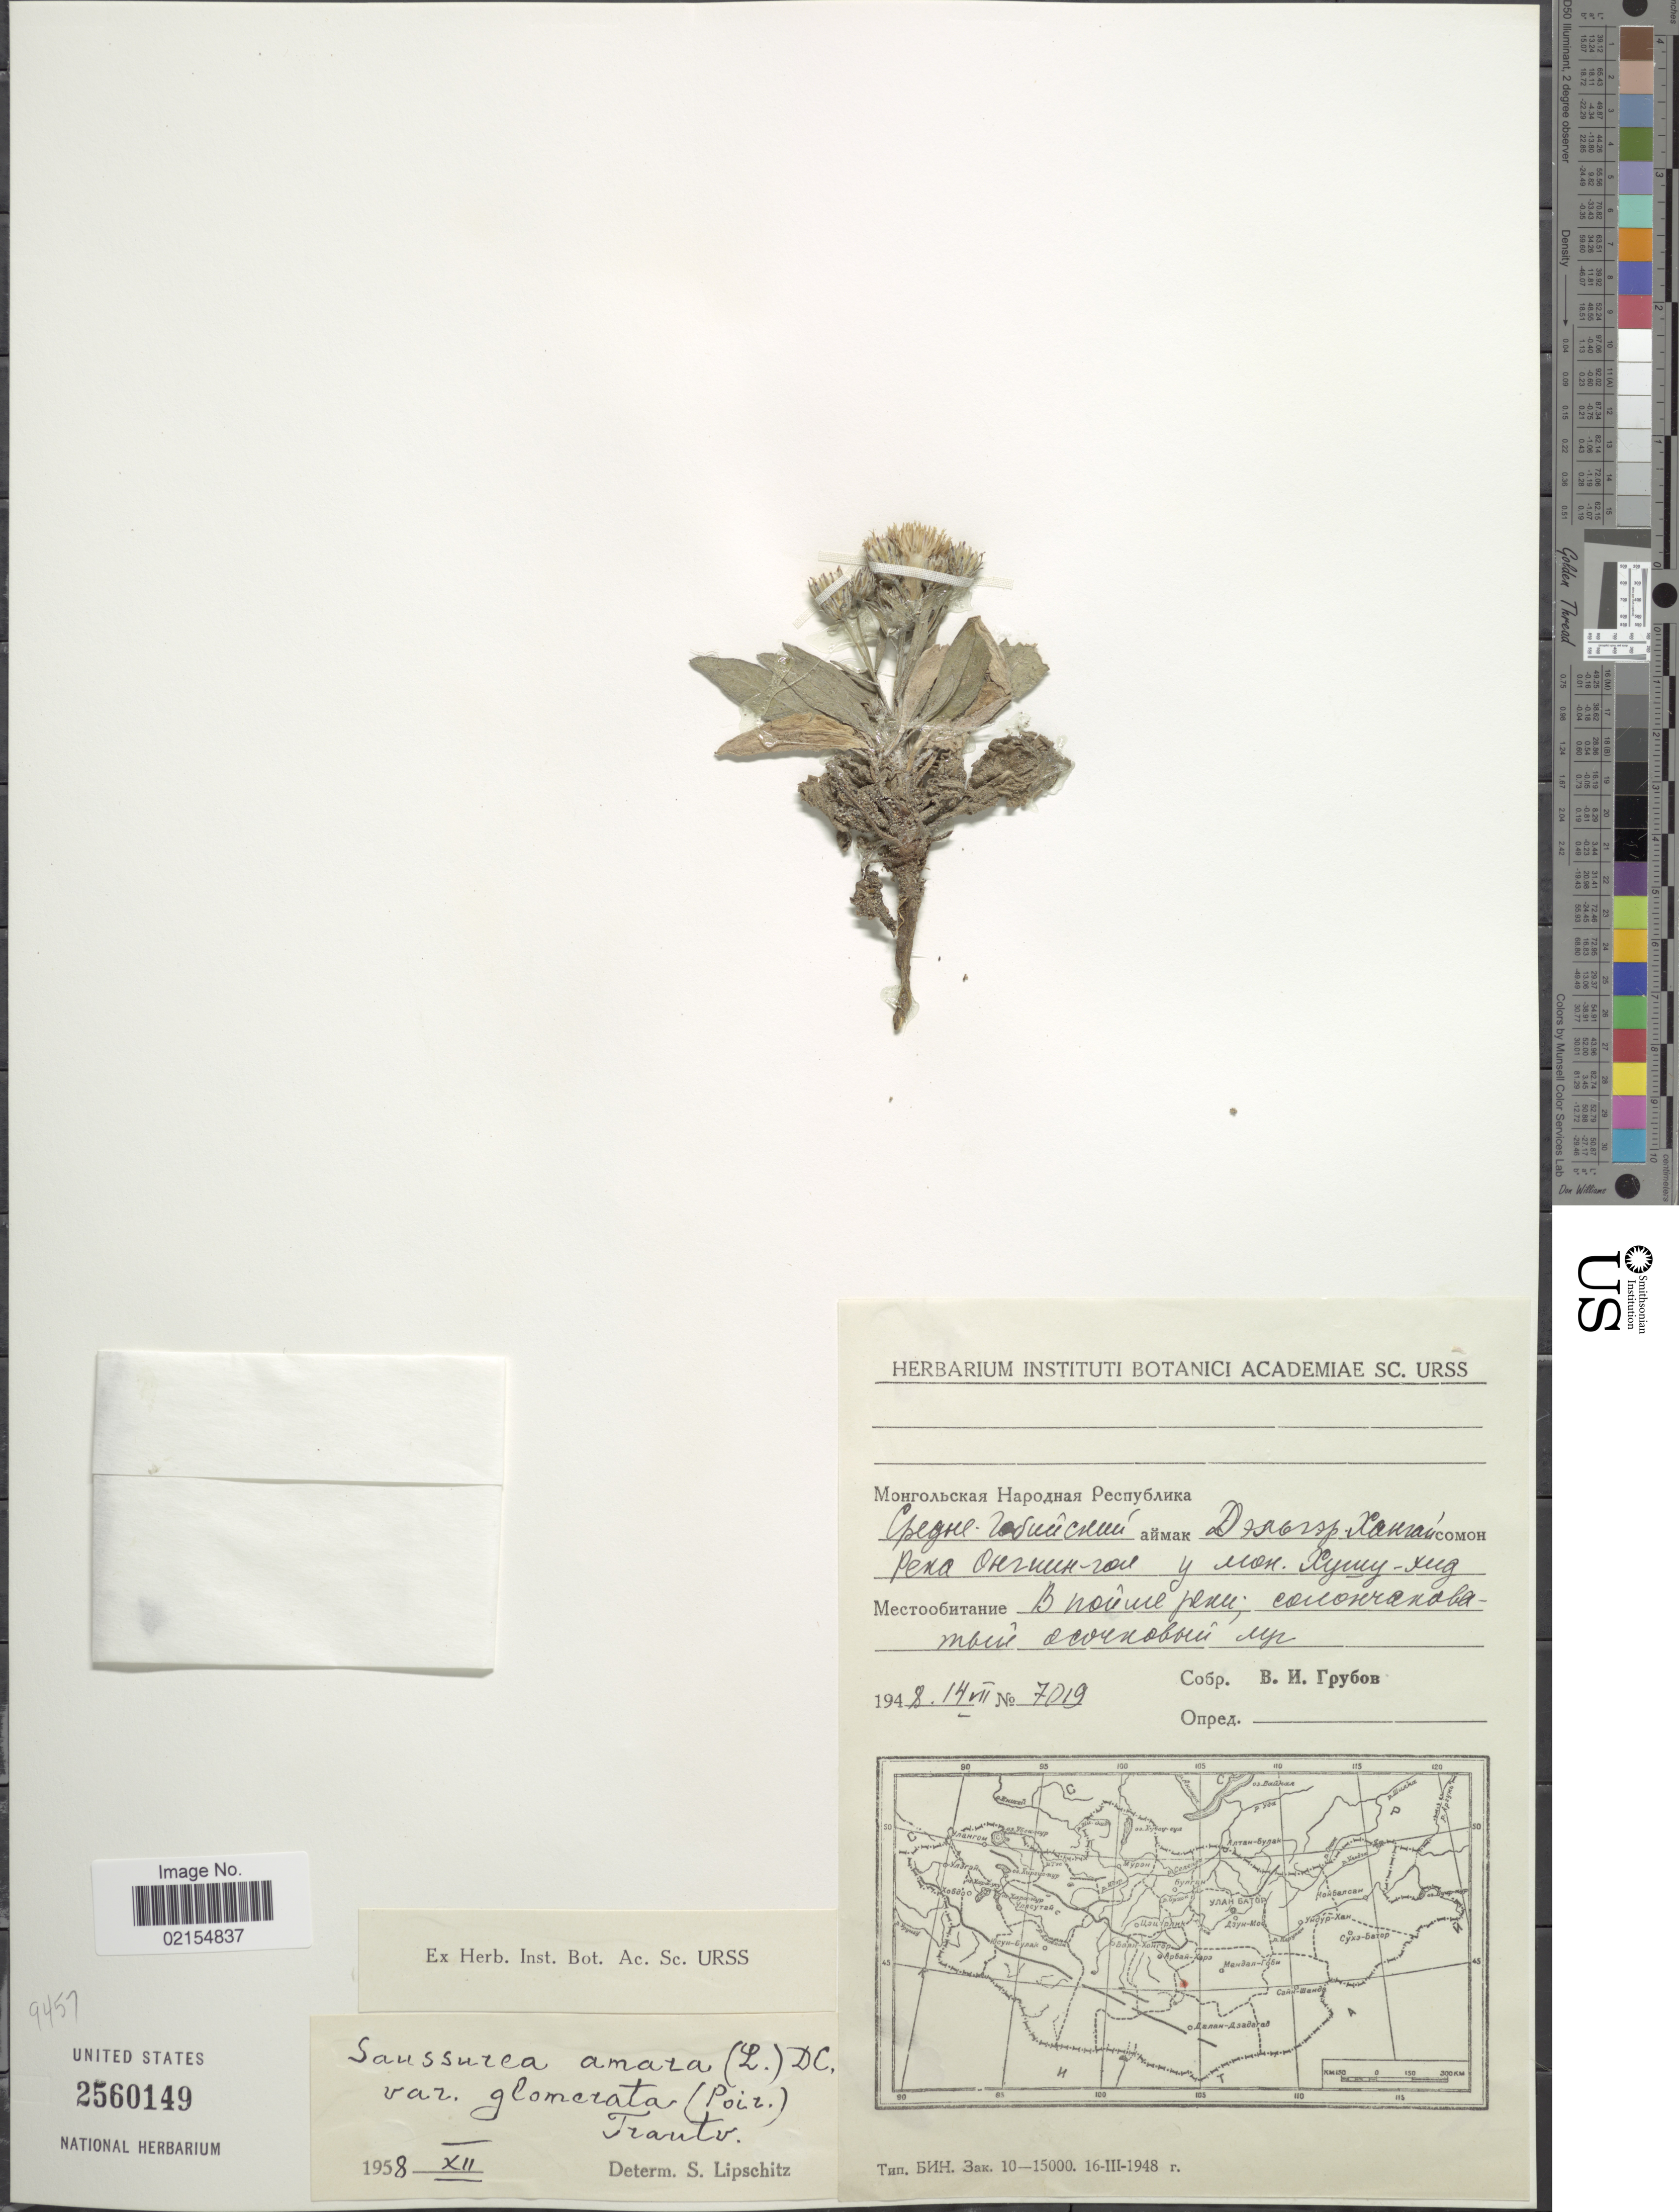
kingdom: Plantae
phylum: Tracheophyta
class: Magnoliopsida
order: Asterales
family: Asteraceae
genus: Saussurea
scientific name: Saussurea amara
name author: (L.) DC.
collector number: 7019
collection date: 1948-07-14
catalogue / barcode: US 2560149